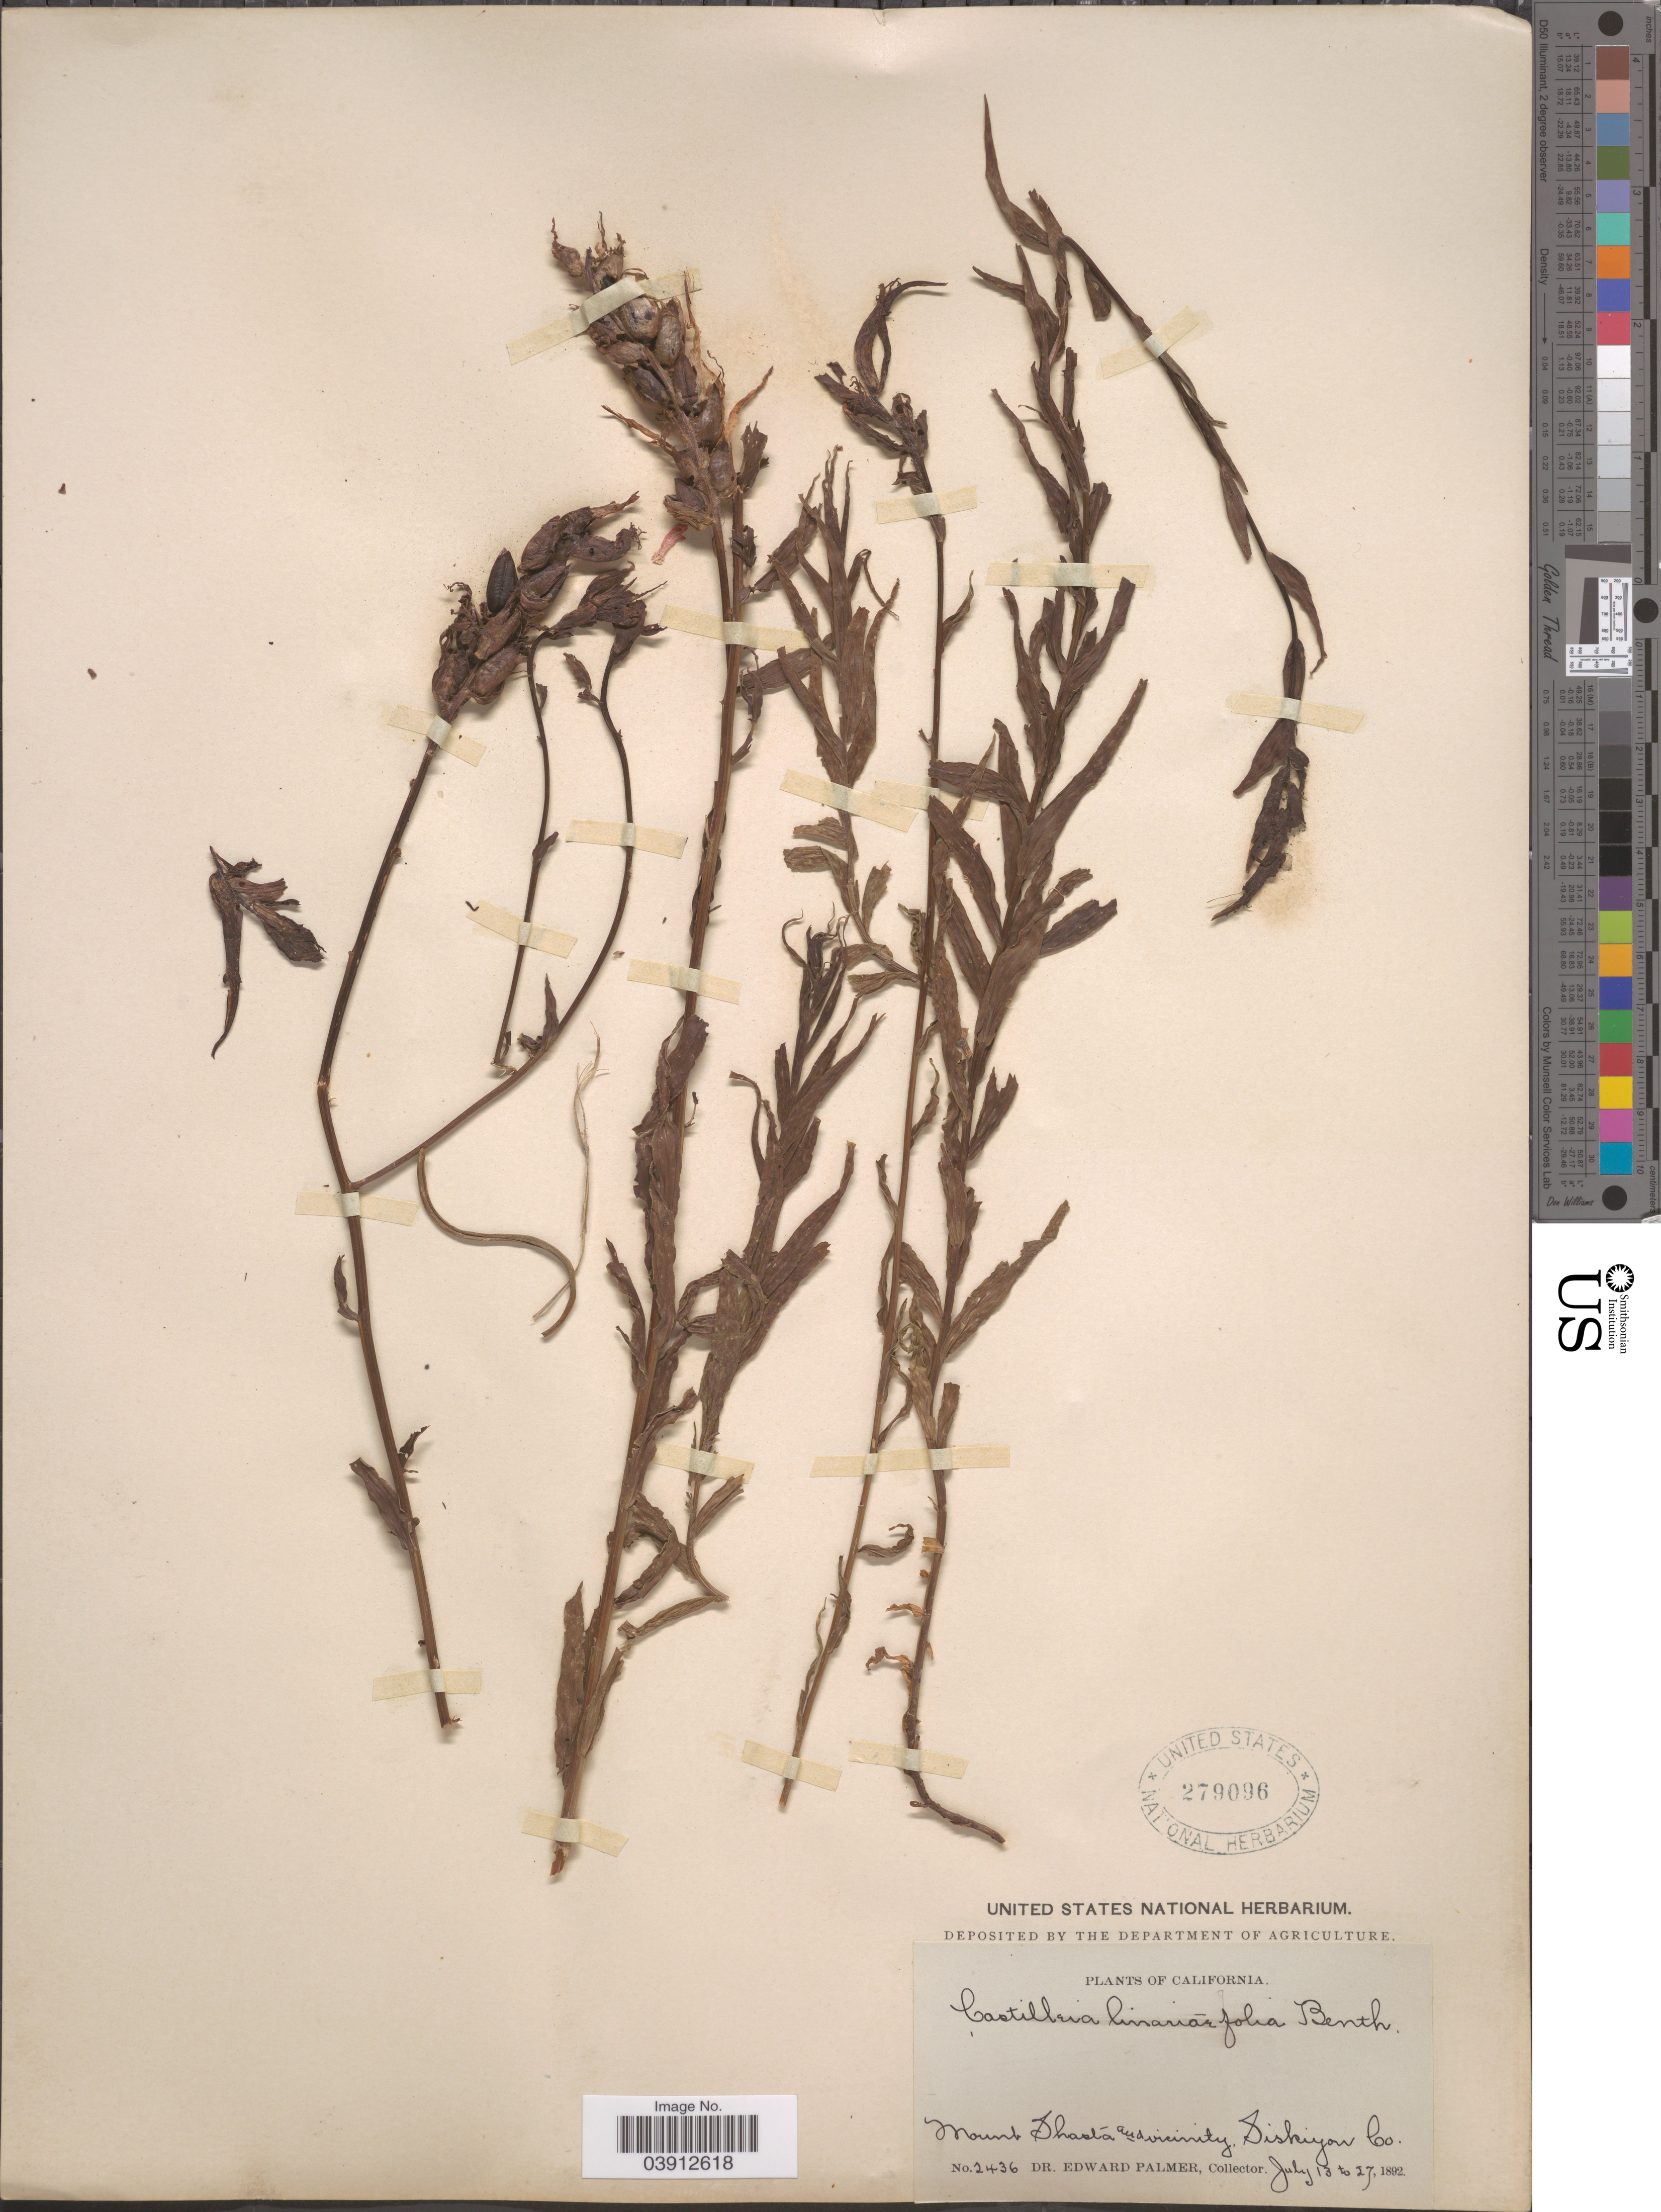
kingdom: Plantae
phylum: Tracheophyta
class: Magnoliopsida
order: Lamiales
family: Orobanchaceae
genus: Castilleja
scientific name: Castilleja linariifolia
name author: Benth.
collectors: E. Palmer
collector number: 2436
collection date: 1892-07-13/1892-07-27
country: United States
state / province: California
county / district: Siskiyou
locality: Mount Shasta and vicinity, Siskiyou Co.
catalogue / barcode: US 279096